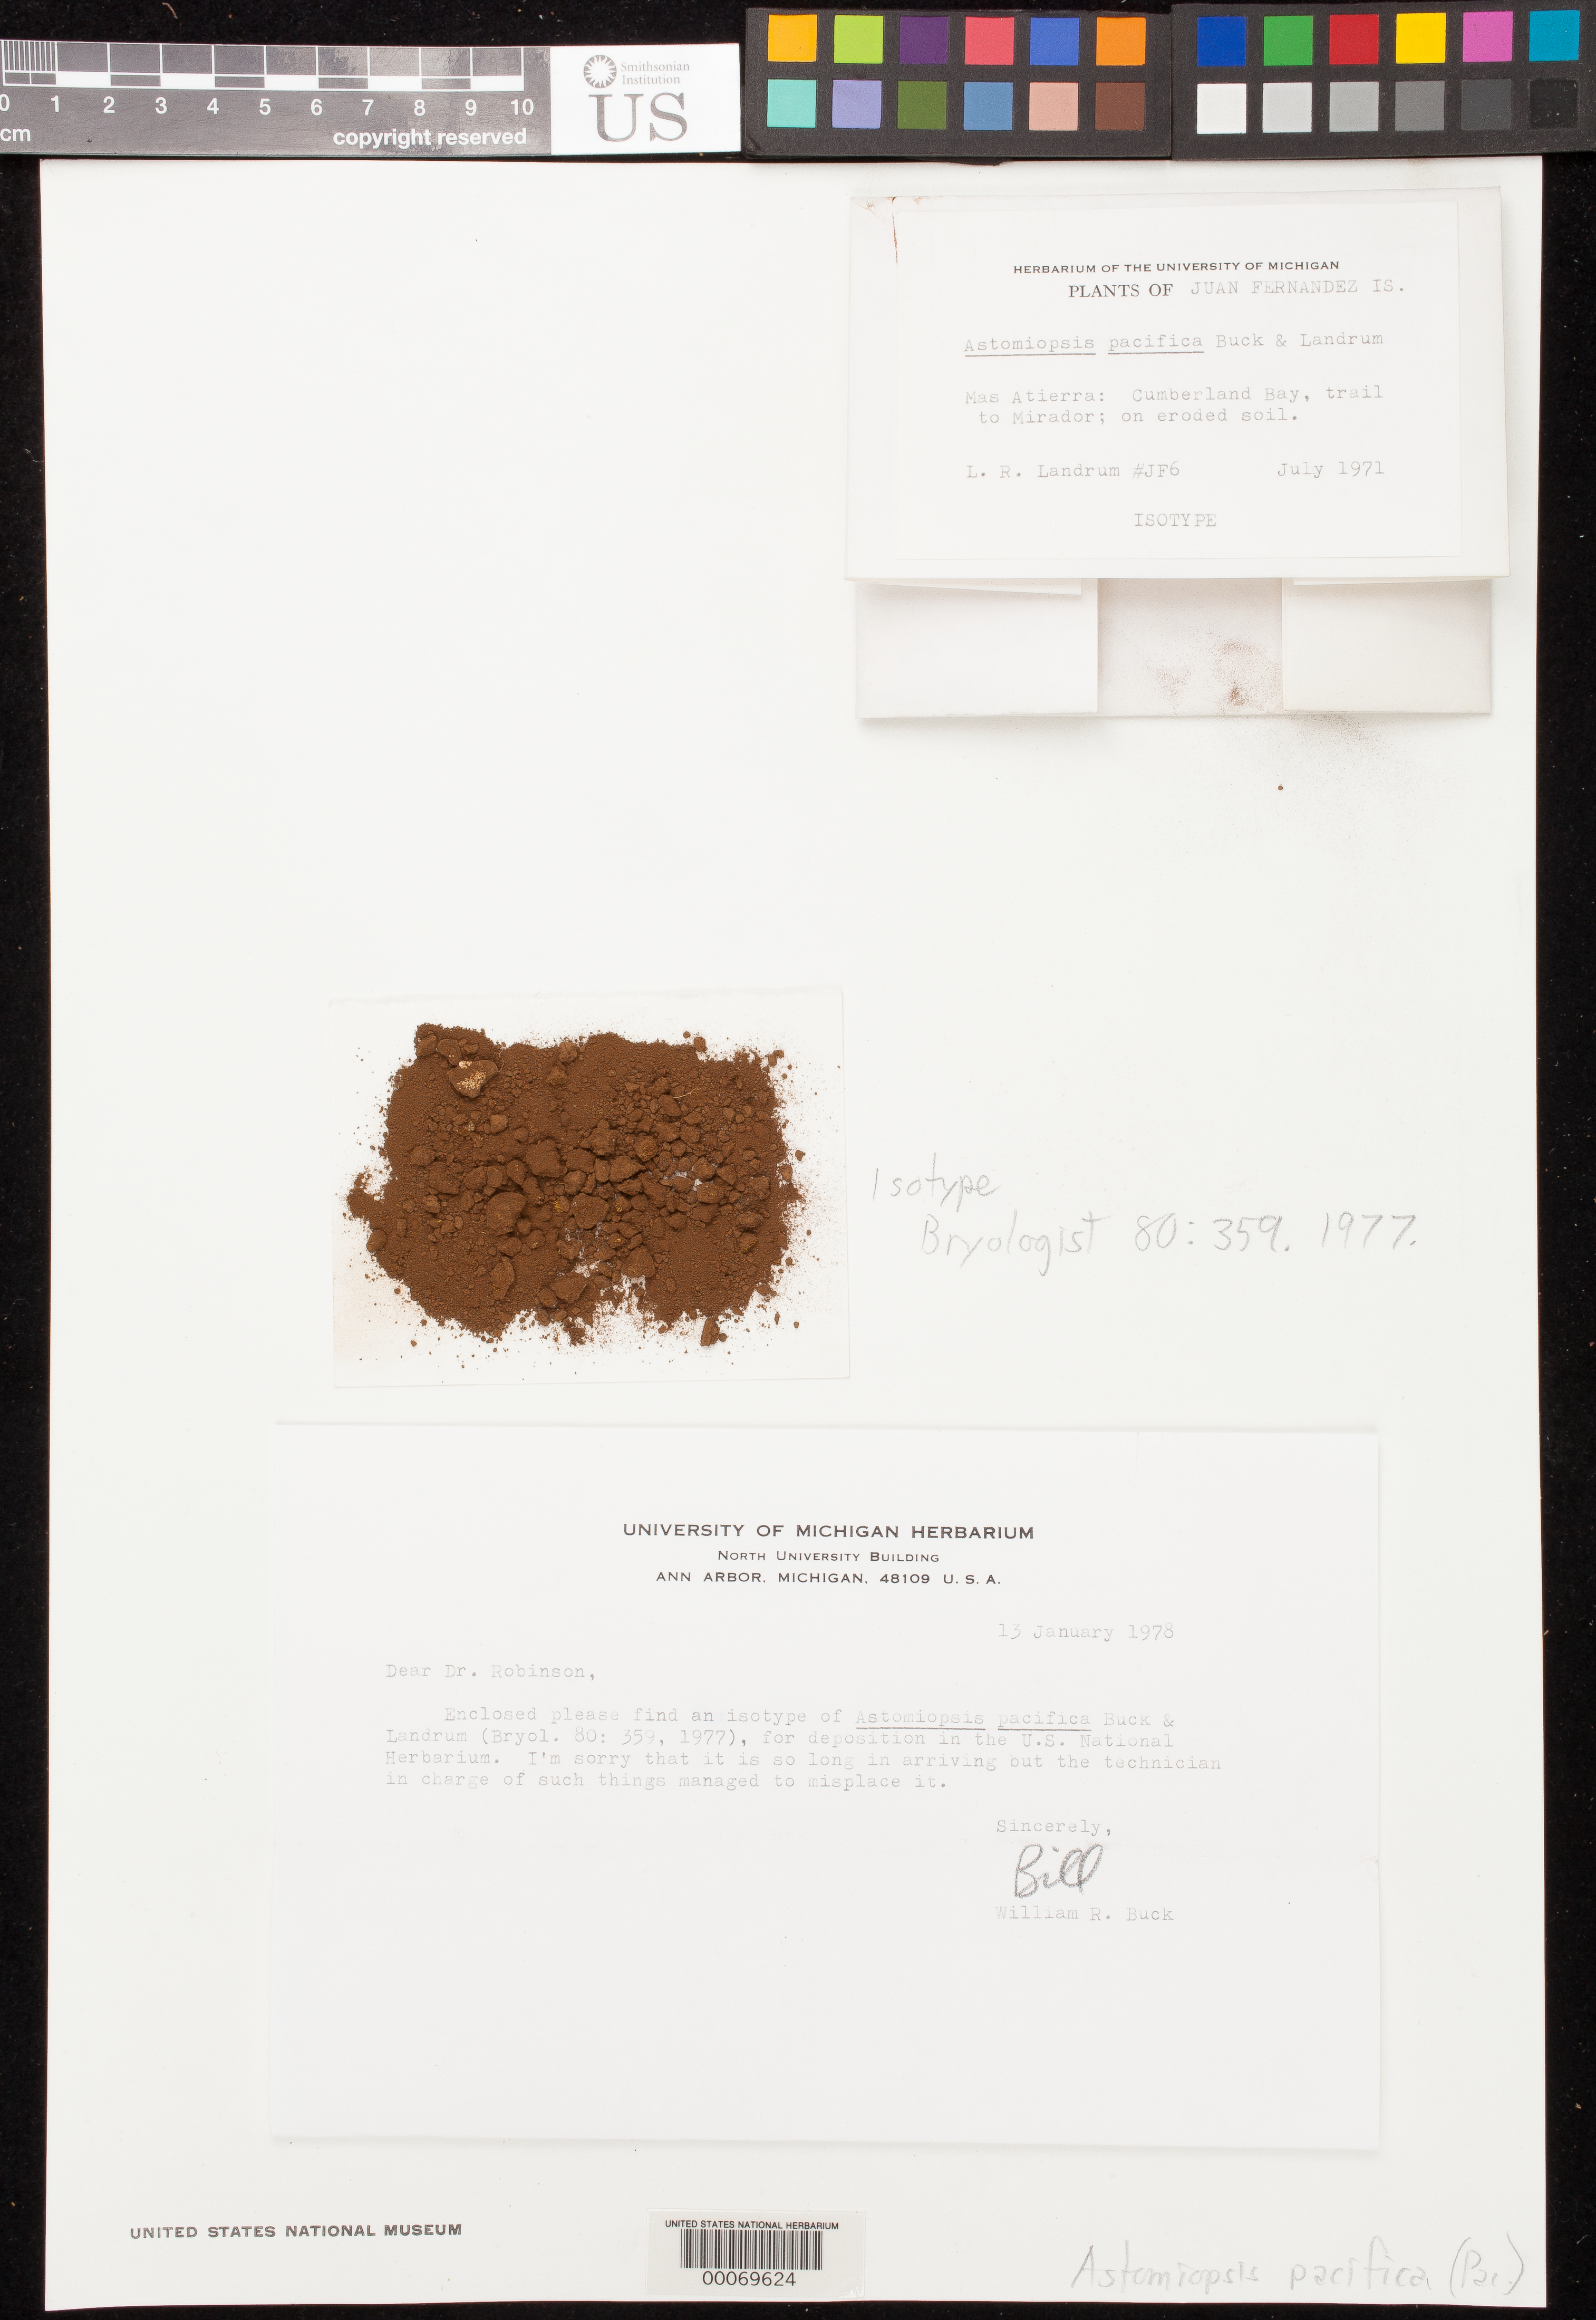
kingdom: Plantae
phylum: Bryophyta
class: Bryopsida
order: Dicranales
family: Ditrichaceae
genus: Astomiopsis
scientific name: Astomiopsis pacifica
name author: W.R. Buck & Landrum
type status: Isotype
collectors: L. R. Landrum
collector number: Jf6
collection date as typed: Jul 1971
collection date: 1971-07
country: Chile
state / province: Valparaíso (V)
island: Isla Más a Tierra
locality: Cumberland Bay.